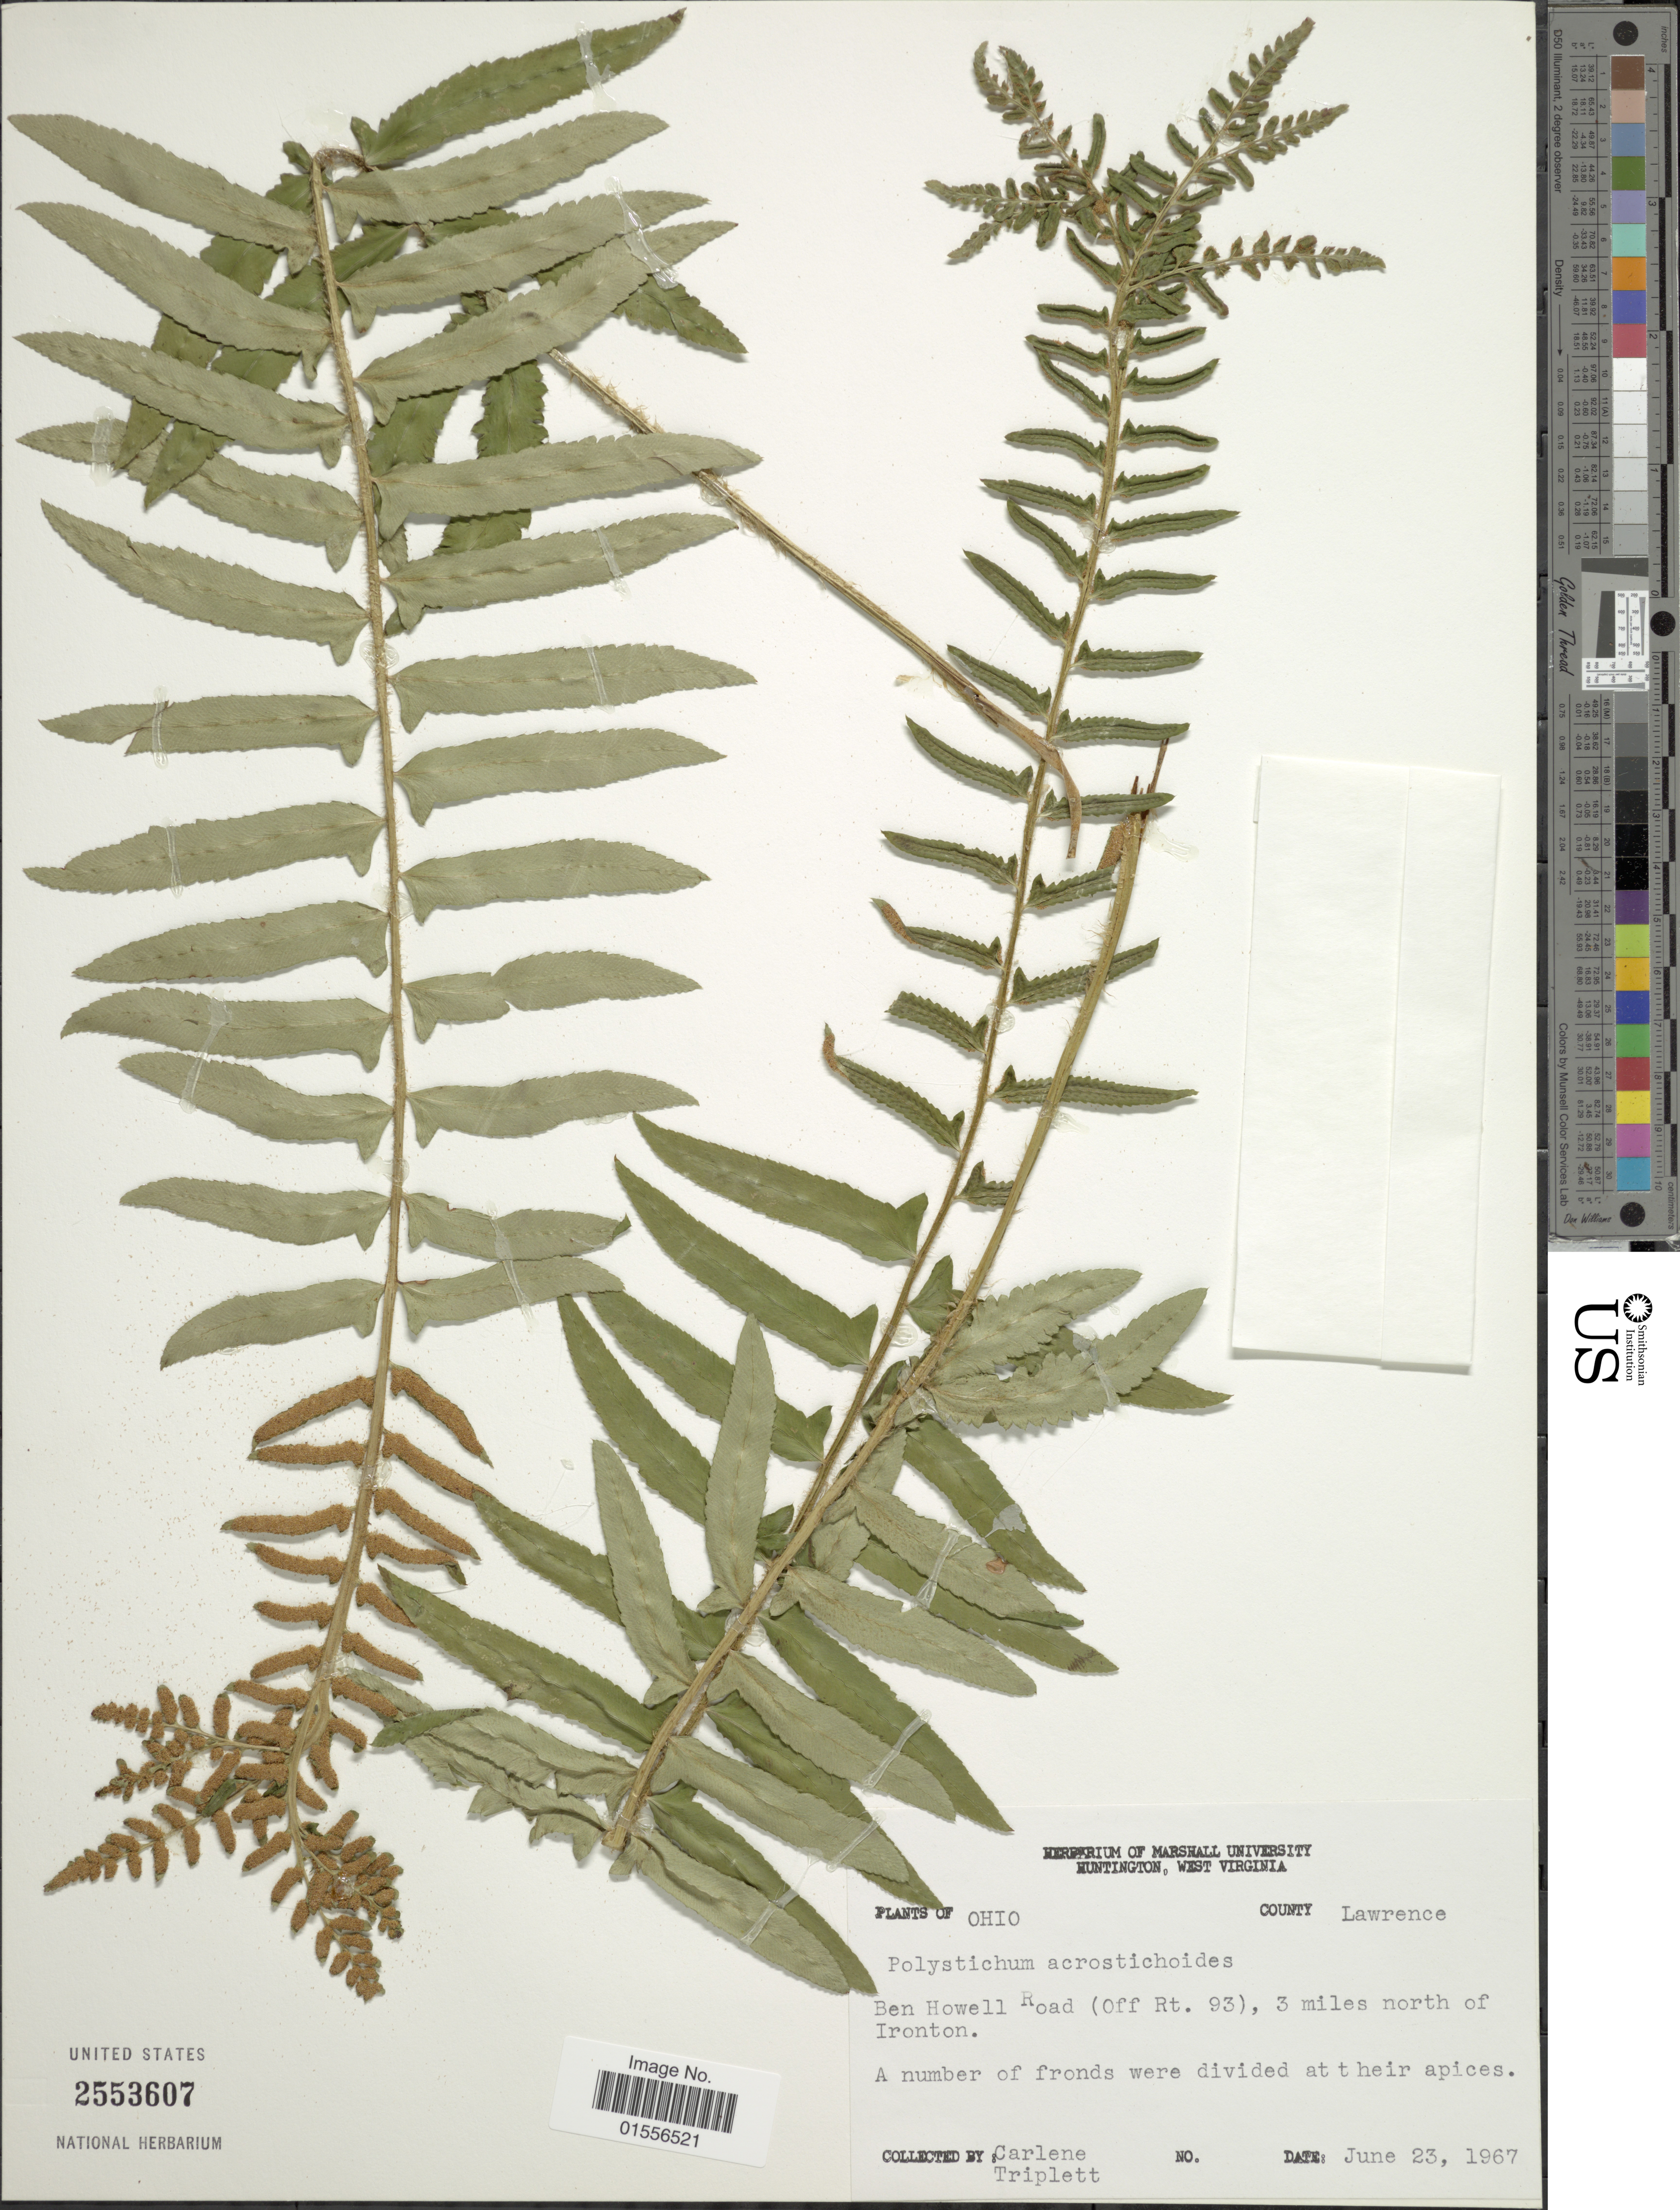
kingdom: Plantae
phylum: Tracheophyta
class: Polypodiopsida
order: Polypodiales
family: Dryopteridaceae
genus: Polystichum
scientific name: Polystichum acrostichoides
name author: (Michx.) Schott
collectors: C. Triplett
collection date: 1967-06-23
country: United States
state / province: Ohio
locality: County Lawrence, Ben Howell Road (Off Rt. 93), 3 miles north of Ironton.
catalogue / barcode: US 2553607